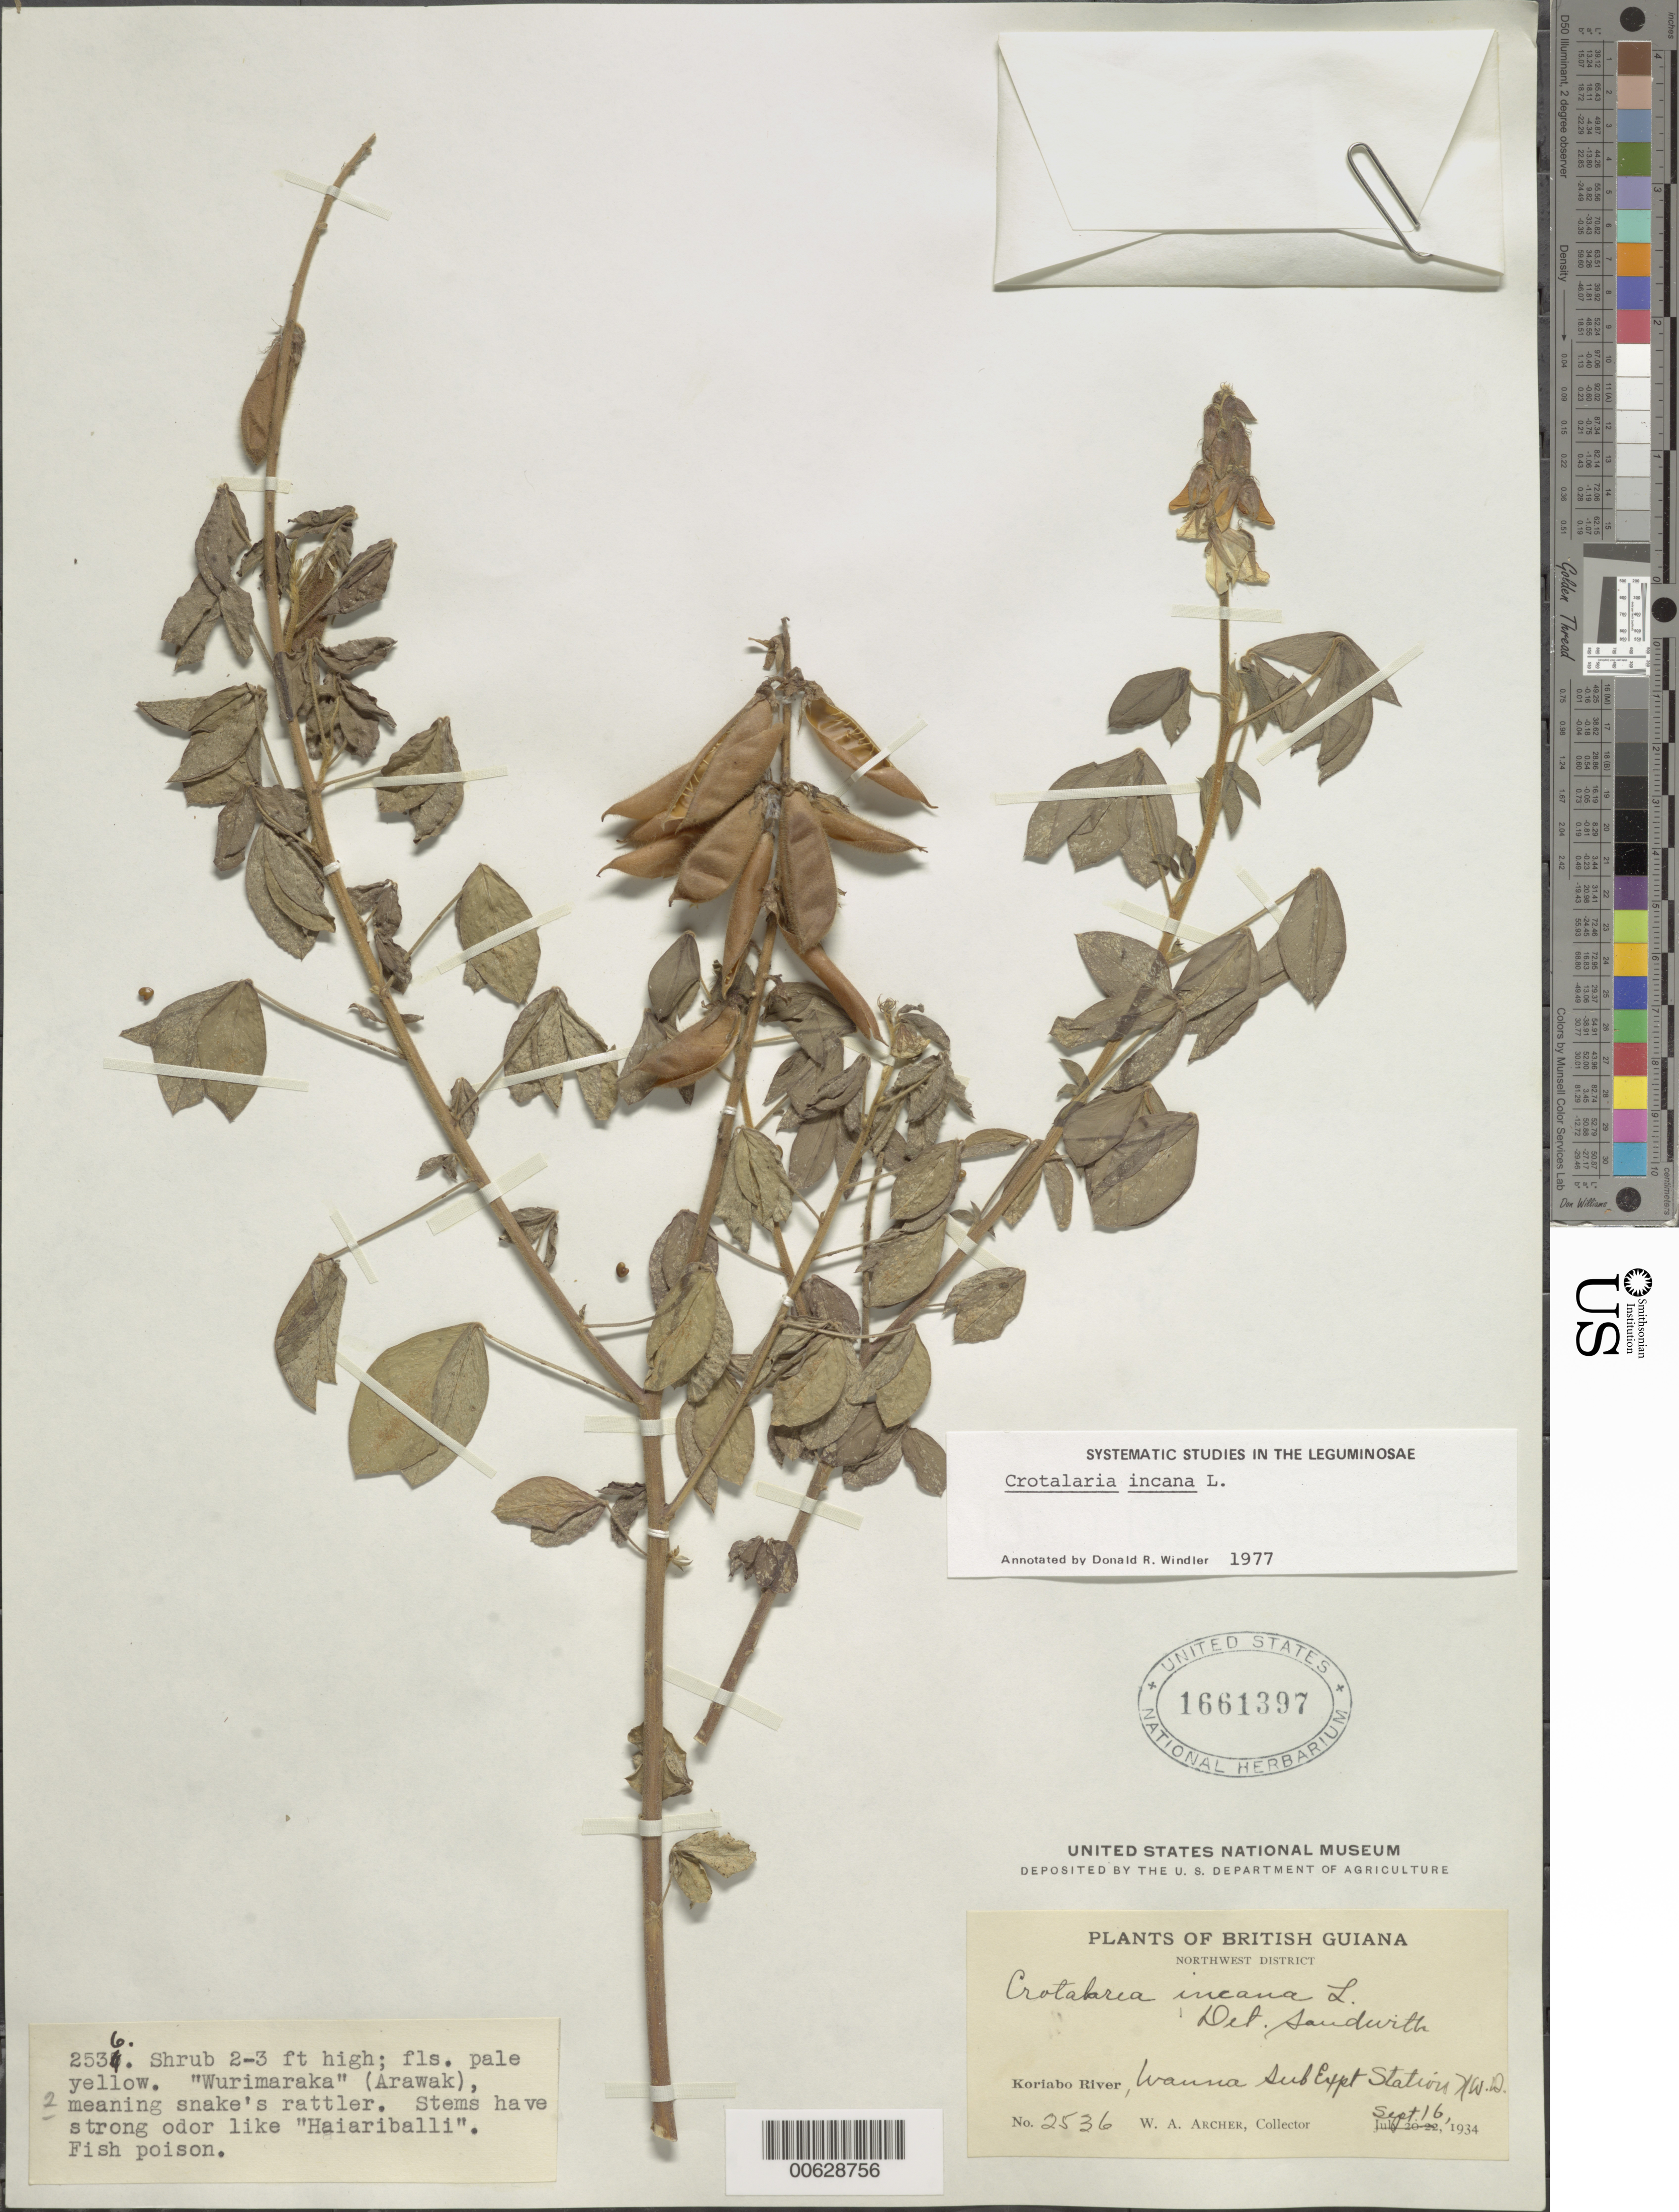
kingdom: Plantae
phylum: Tracheophyta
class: Magnoliopsida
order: Fabales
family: Fabaceae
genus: Crotalaria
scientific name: Crotalaria incana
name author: L.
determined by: Windler, D. R.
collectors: W. A. Archer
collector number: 2536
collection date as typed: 16-Sep-34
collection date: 1934-09-16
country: Guyana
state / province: Barima-Waini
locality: Koriabo R., Wauna Sub Expt. Station, NW Dist.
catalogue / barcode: US 1661397